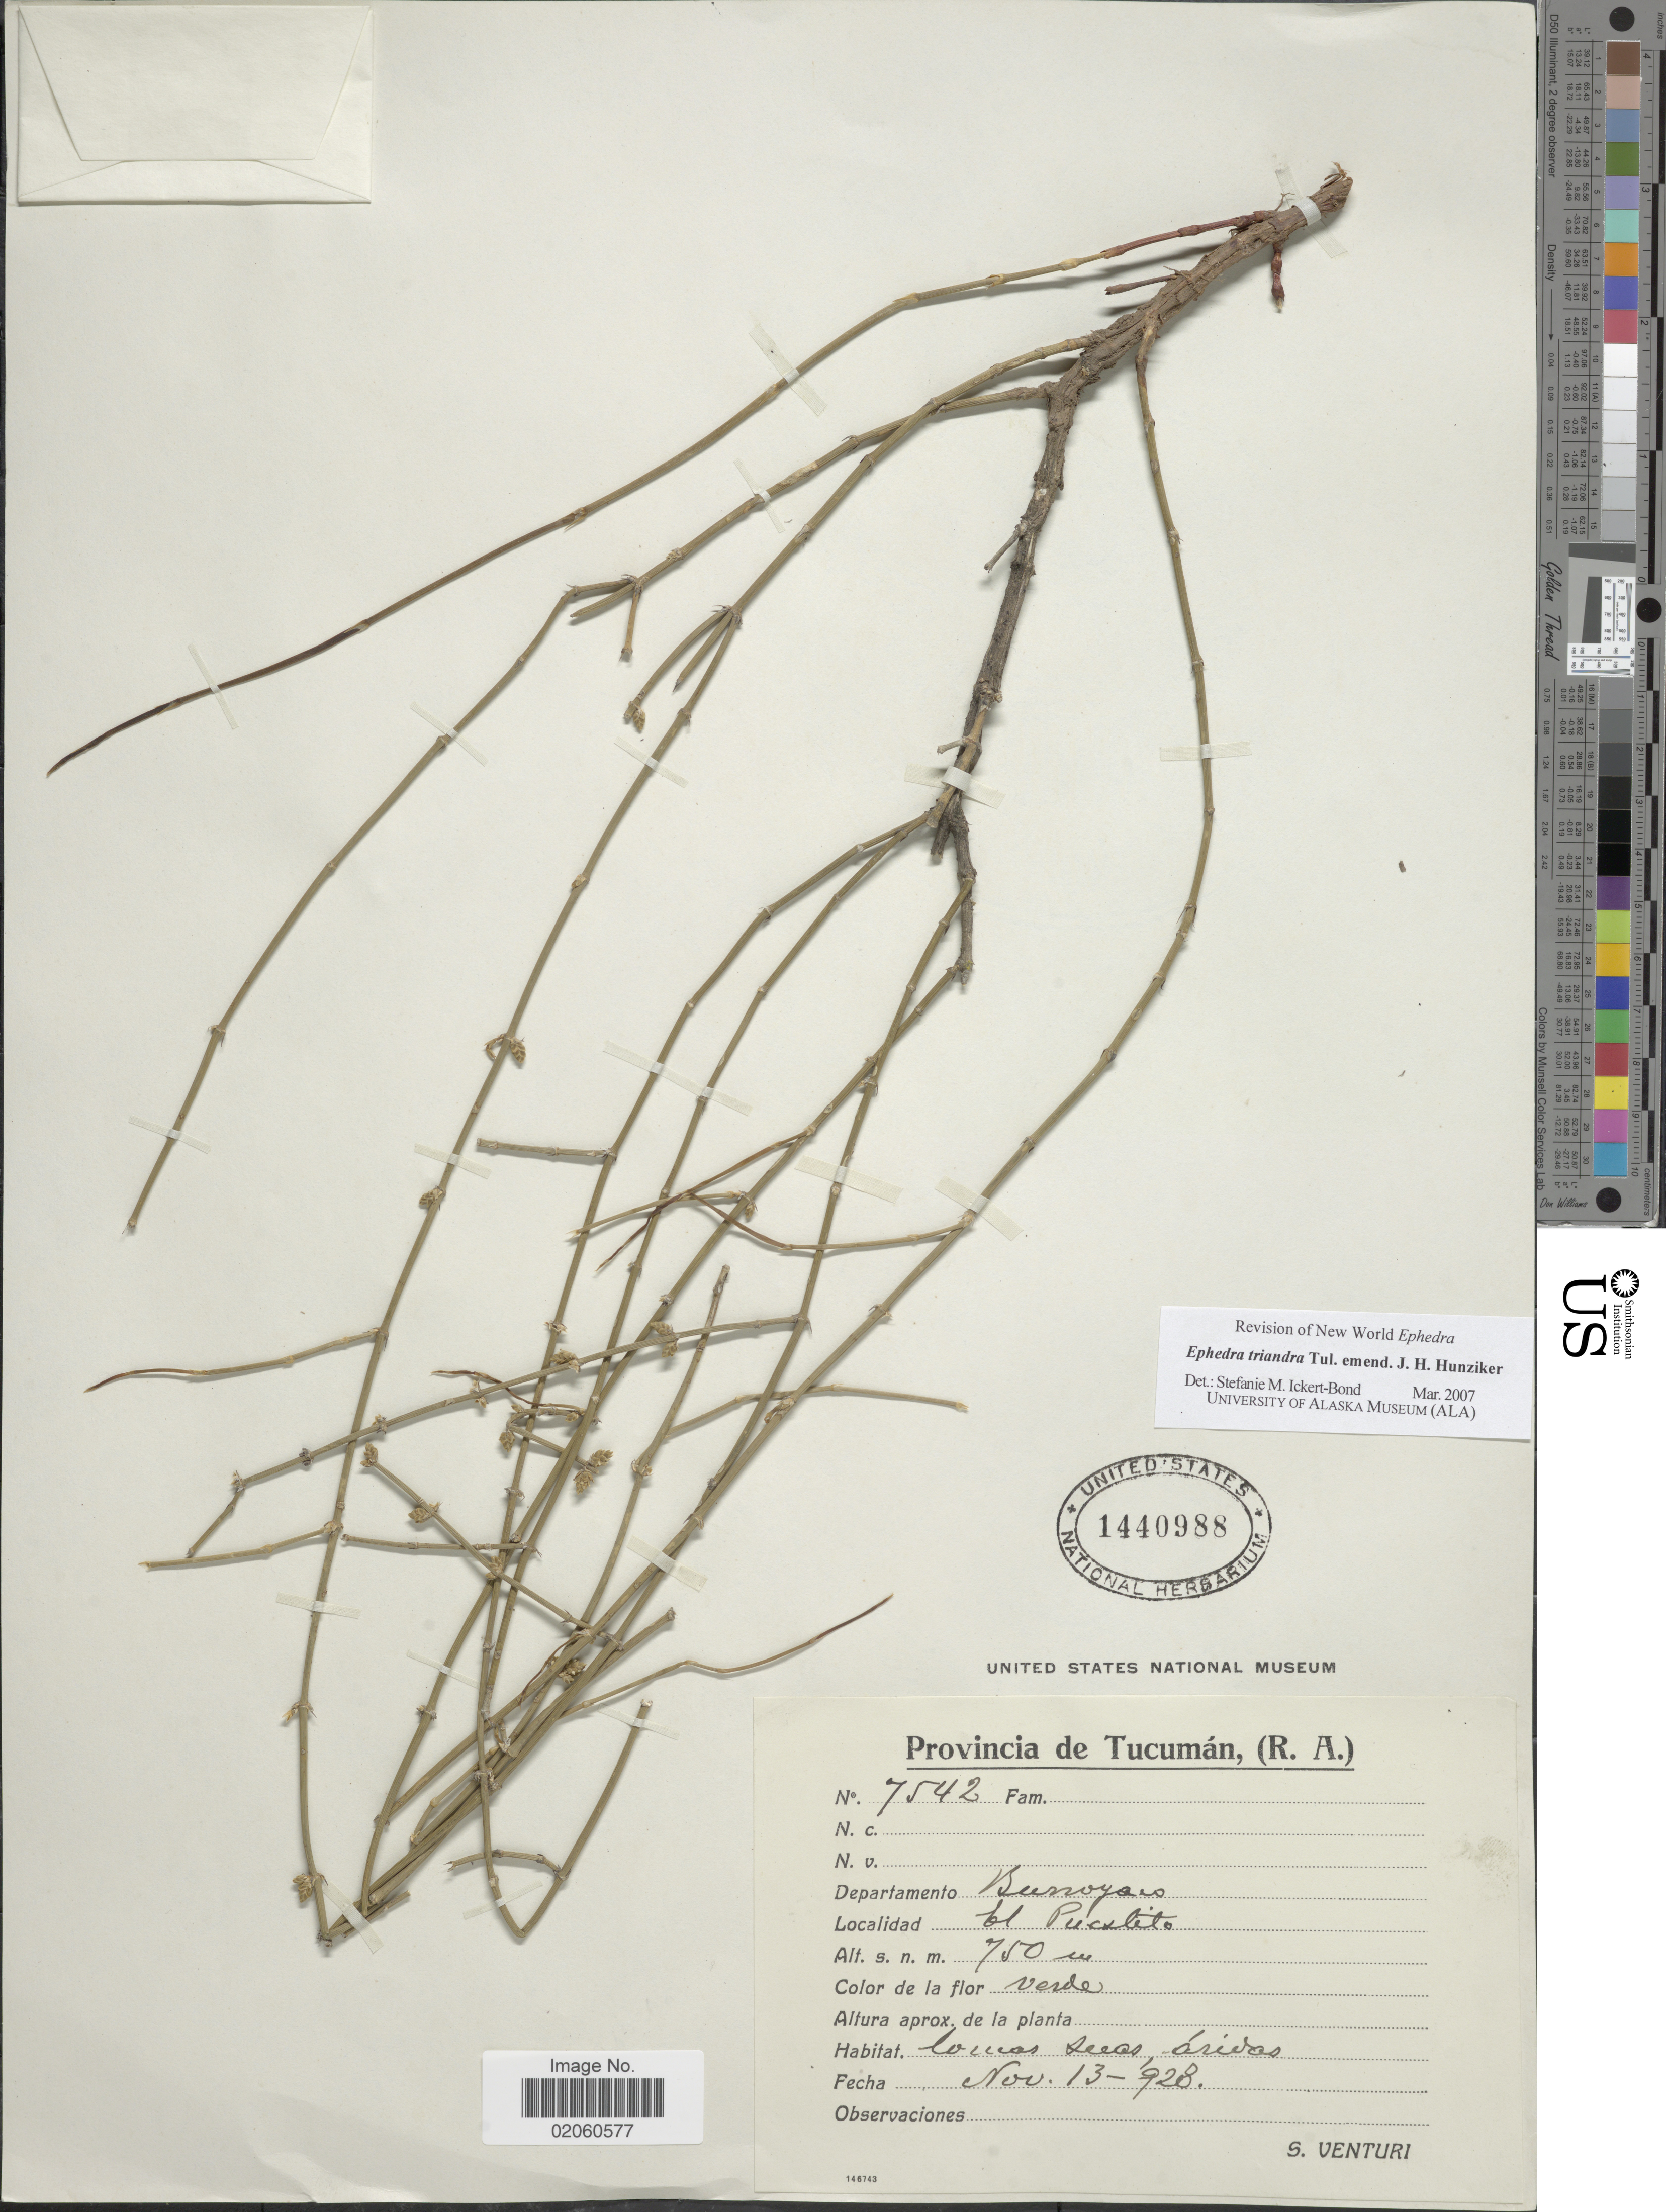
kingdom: Plantae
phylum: Tracheophyta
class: Gnetopsida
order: Ephedrales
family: Ephedraceae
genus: Ephedra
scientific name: Ephedra triandra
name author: Tul.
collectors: S. Venturi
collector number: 7542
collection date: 1928-11-13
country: Argentina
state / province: Tucuman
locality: (R.A.), Departamento Burruyacu, El Puestito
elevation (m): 750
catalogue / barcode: US 1440988